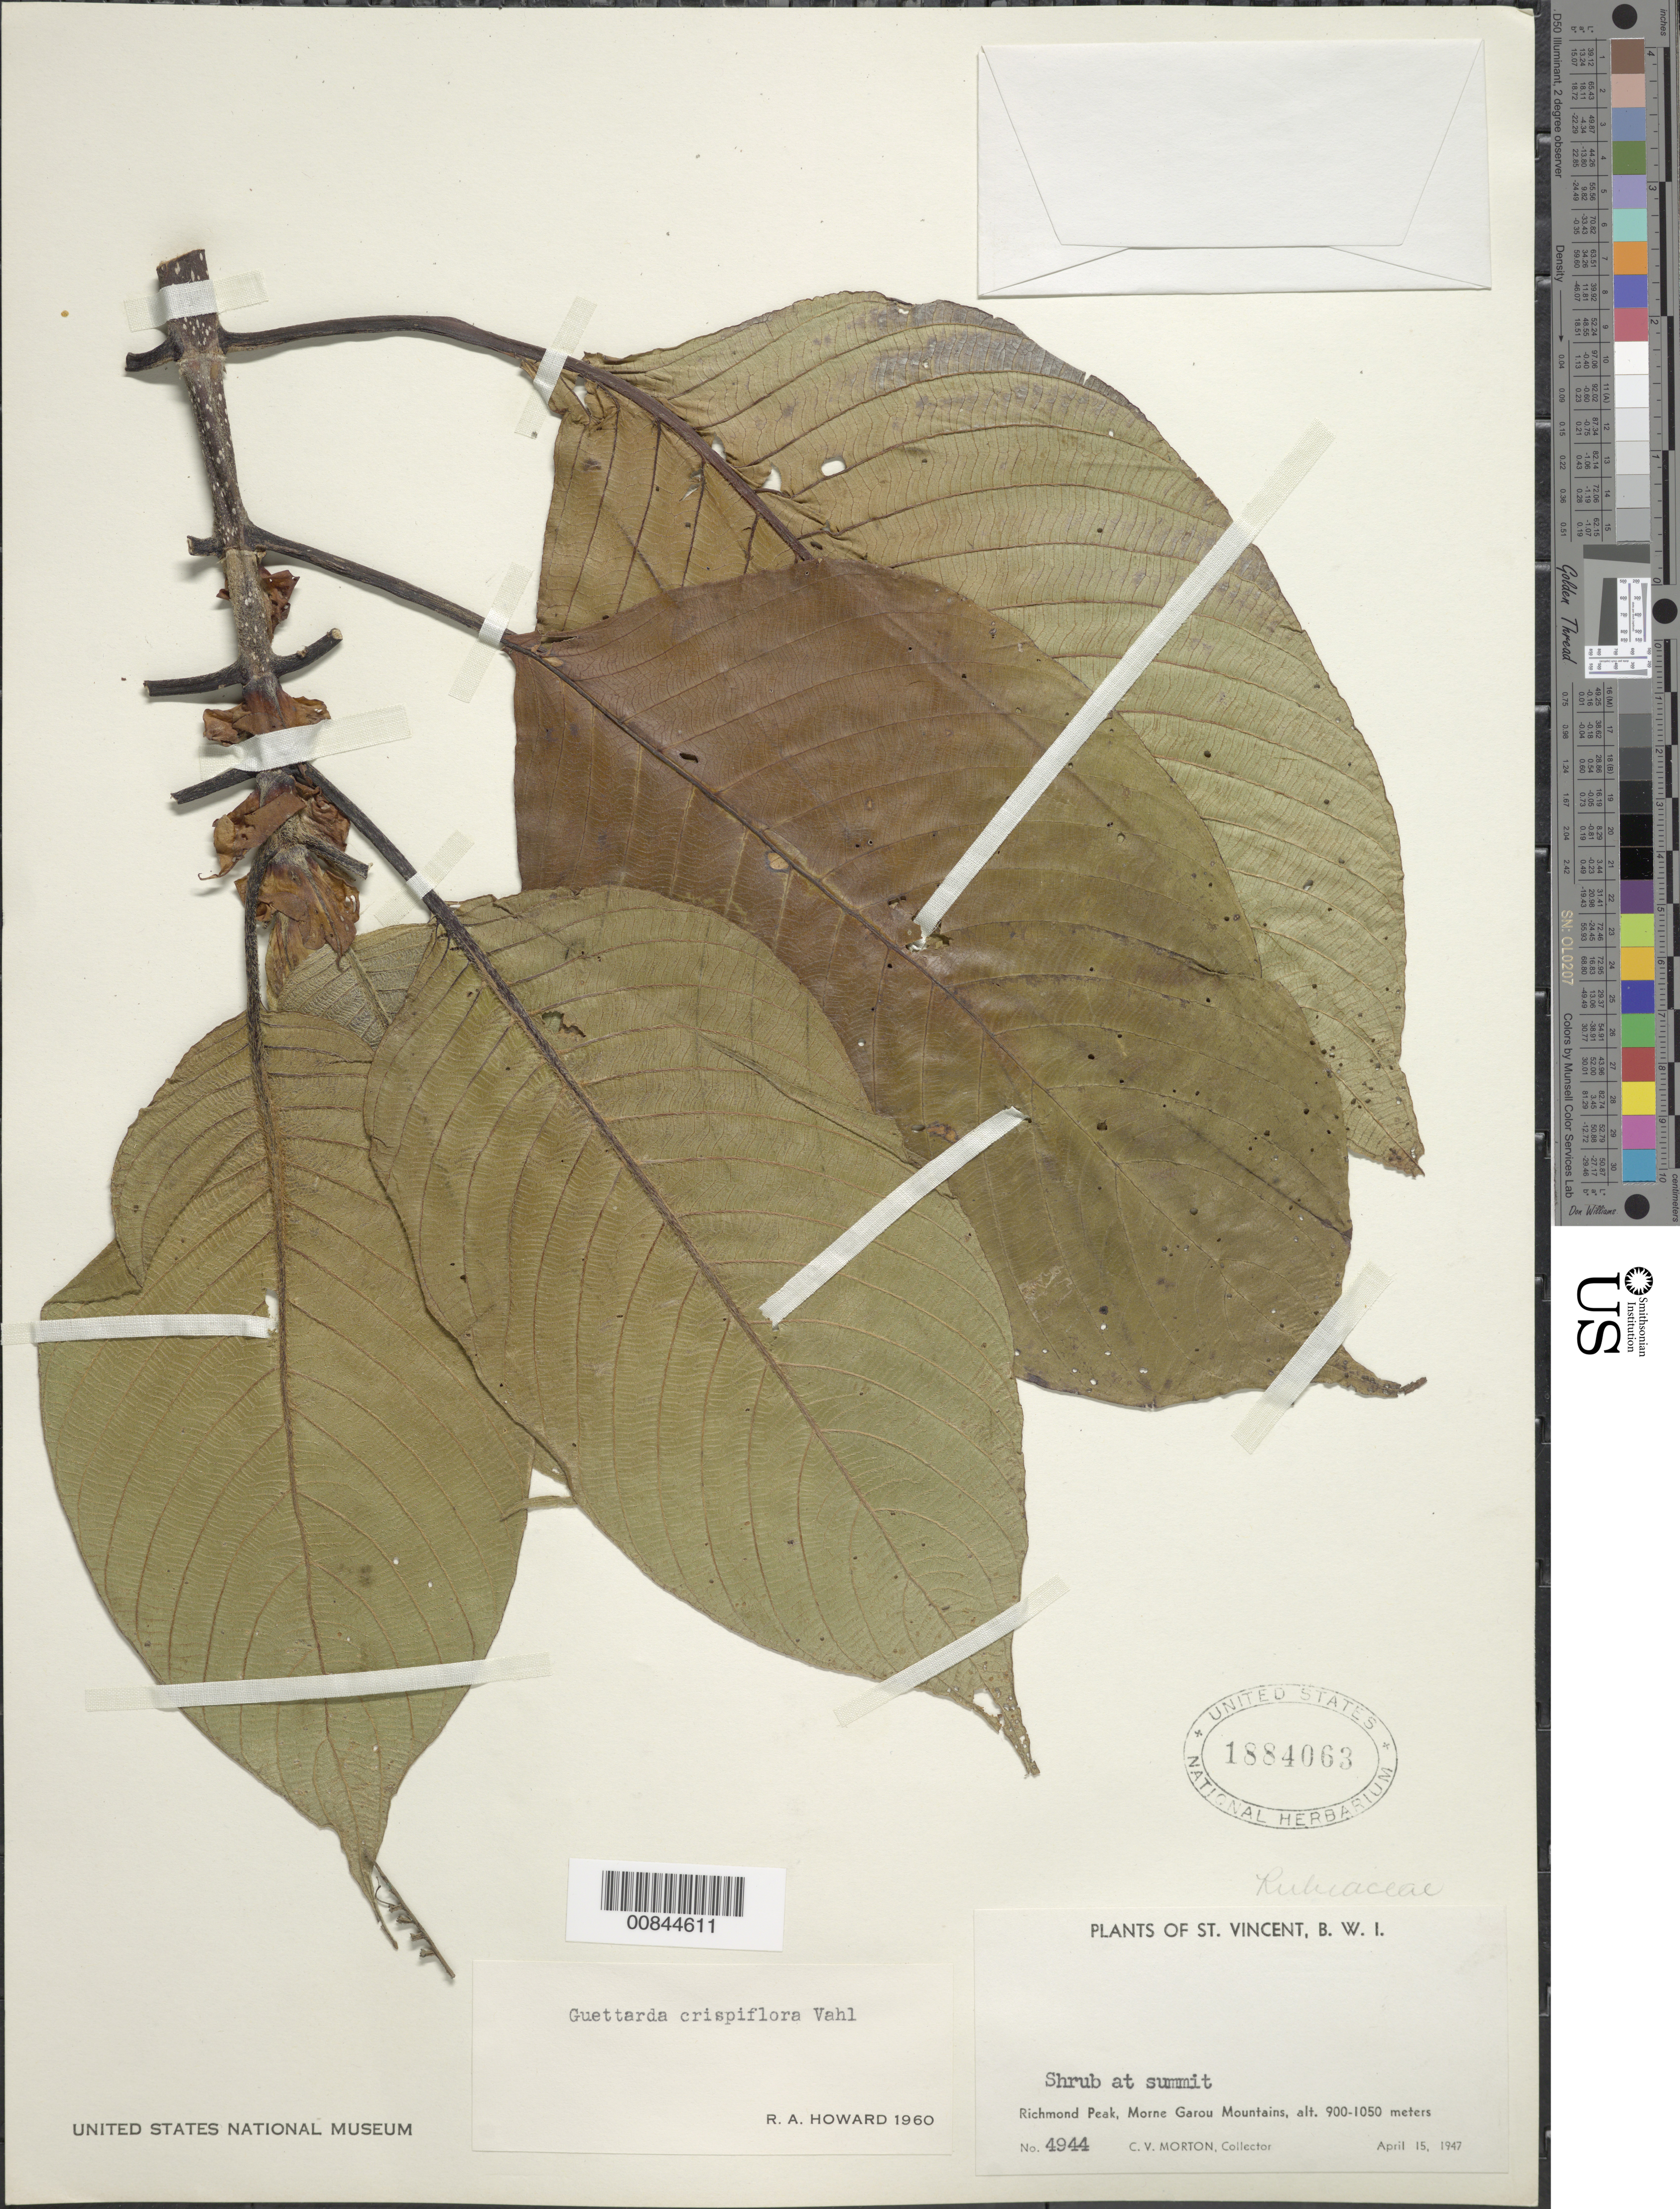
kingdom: Plantae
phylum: Tracheophyta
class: Magnoliopsida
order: Gentianales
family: Rubiaceae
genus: Guettarda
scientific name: Guettarda crispiflora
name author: Vahl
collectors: C. V. Morton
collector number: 4944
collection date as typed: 15 Apr 1947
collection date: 1947-04-15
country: St. Vincent - Grenadines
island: St. Vincent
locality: Richmond Peak, Morne Garou Mountains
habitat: Morne summit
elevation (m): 900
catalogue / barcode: US 1994063